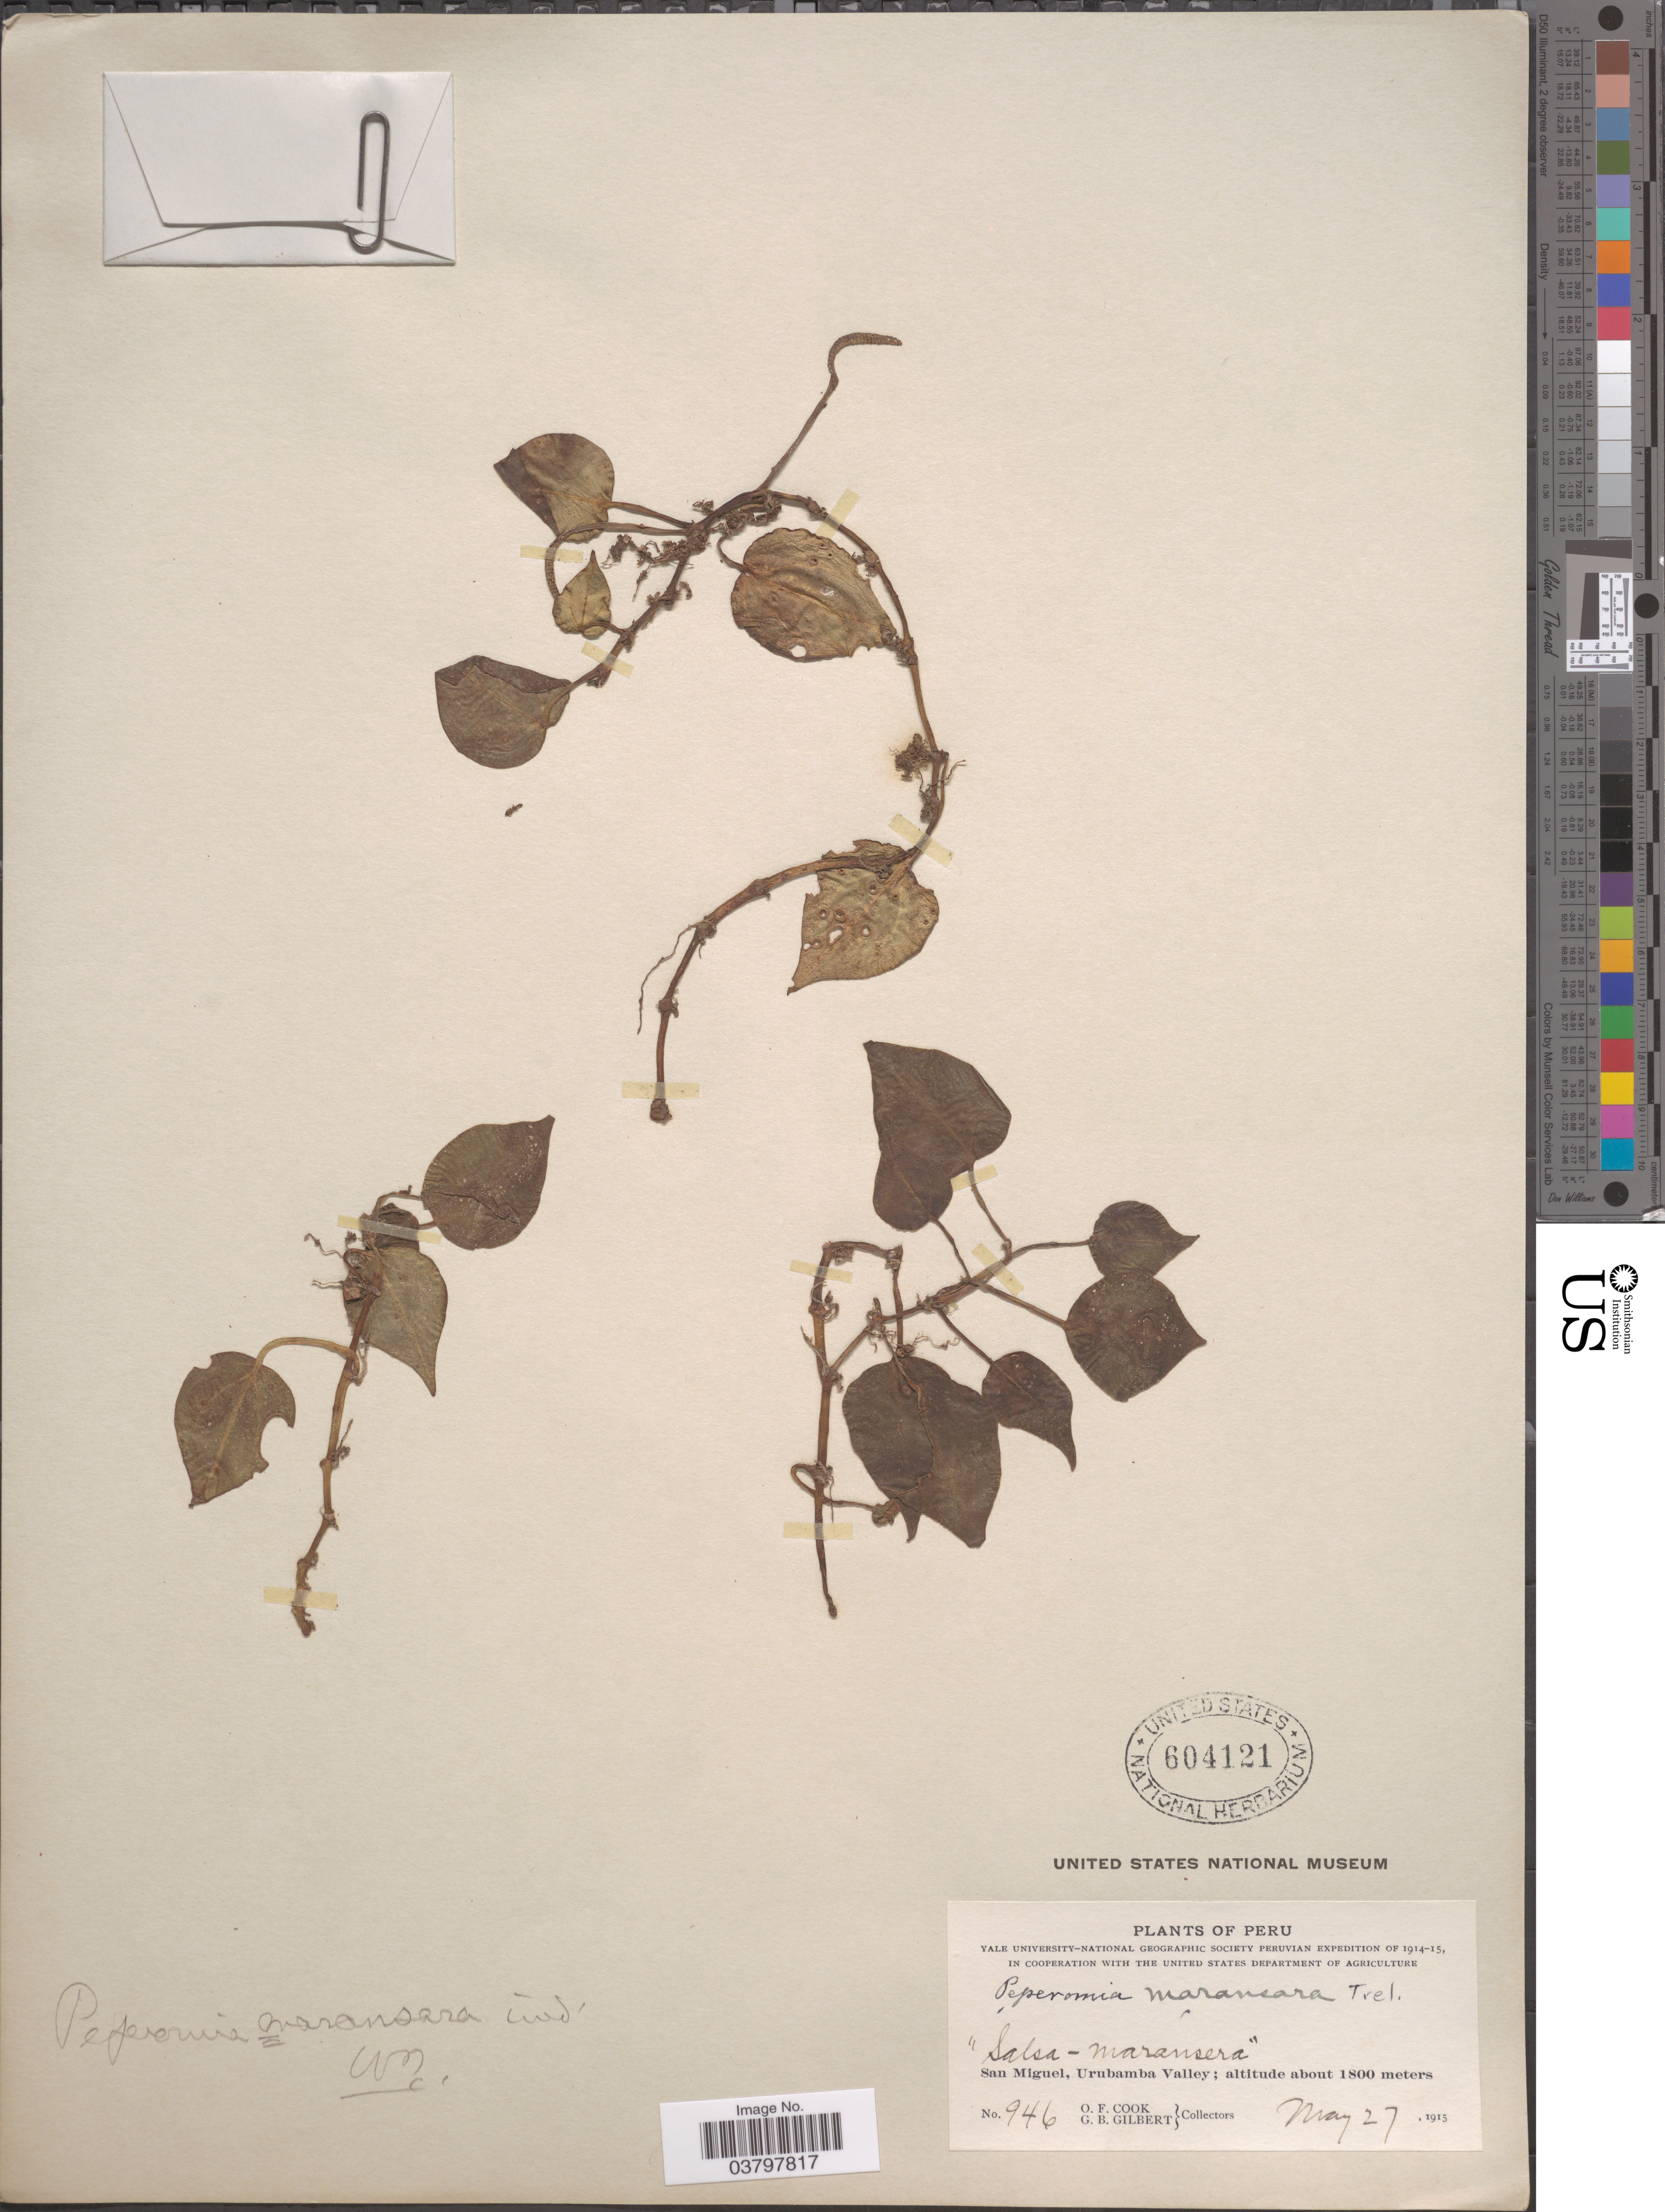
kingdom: Plantae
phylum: Tracheophyta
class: Magnoliopsida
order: Piperales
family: Piperaceae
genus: Peperomia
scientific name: Peperomia maransara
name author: Trel. in J.F. Macbr.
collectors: O. F. Cook & G. B. Gilbert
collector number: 946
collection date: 1915-05-27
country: Peru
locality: San Miguel, Urubamba Valley.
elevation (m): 1800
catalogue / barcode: US 604121